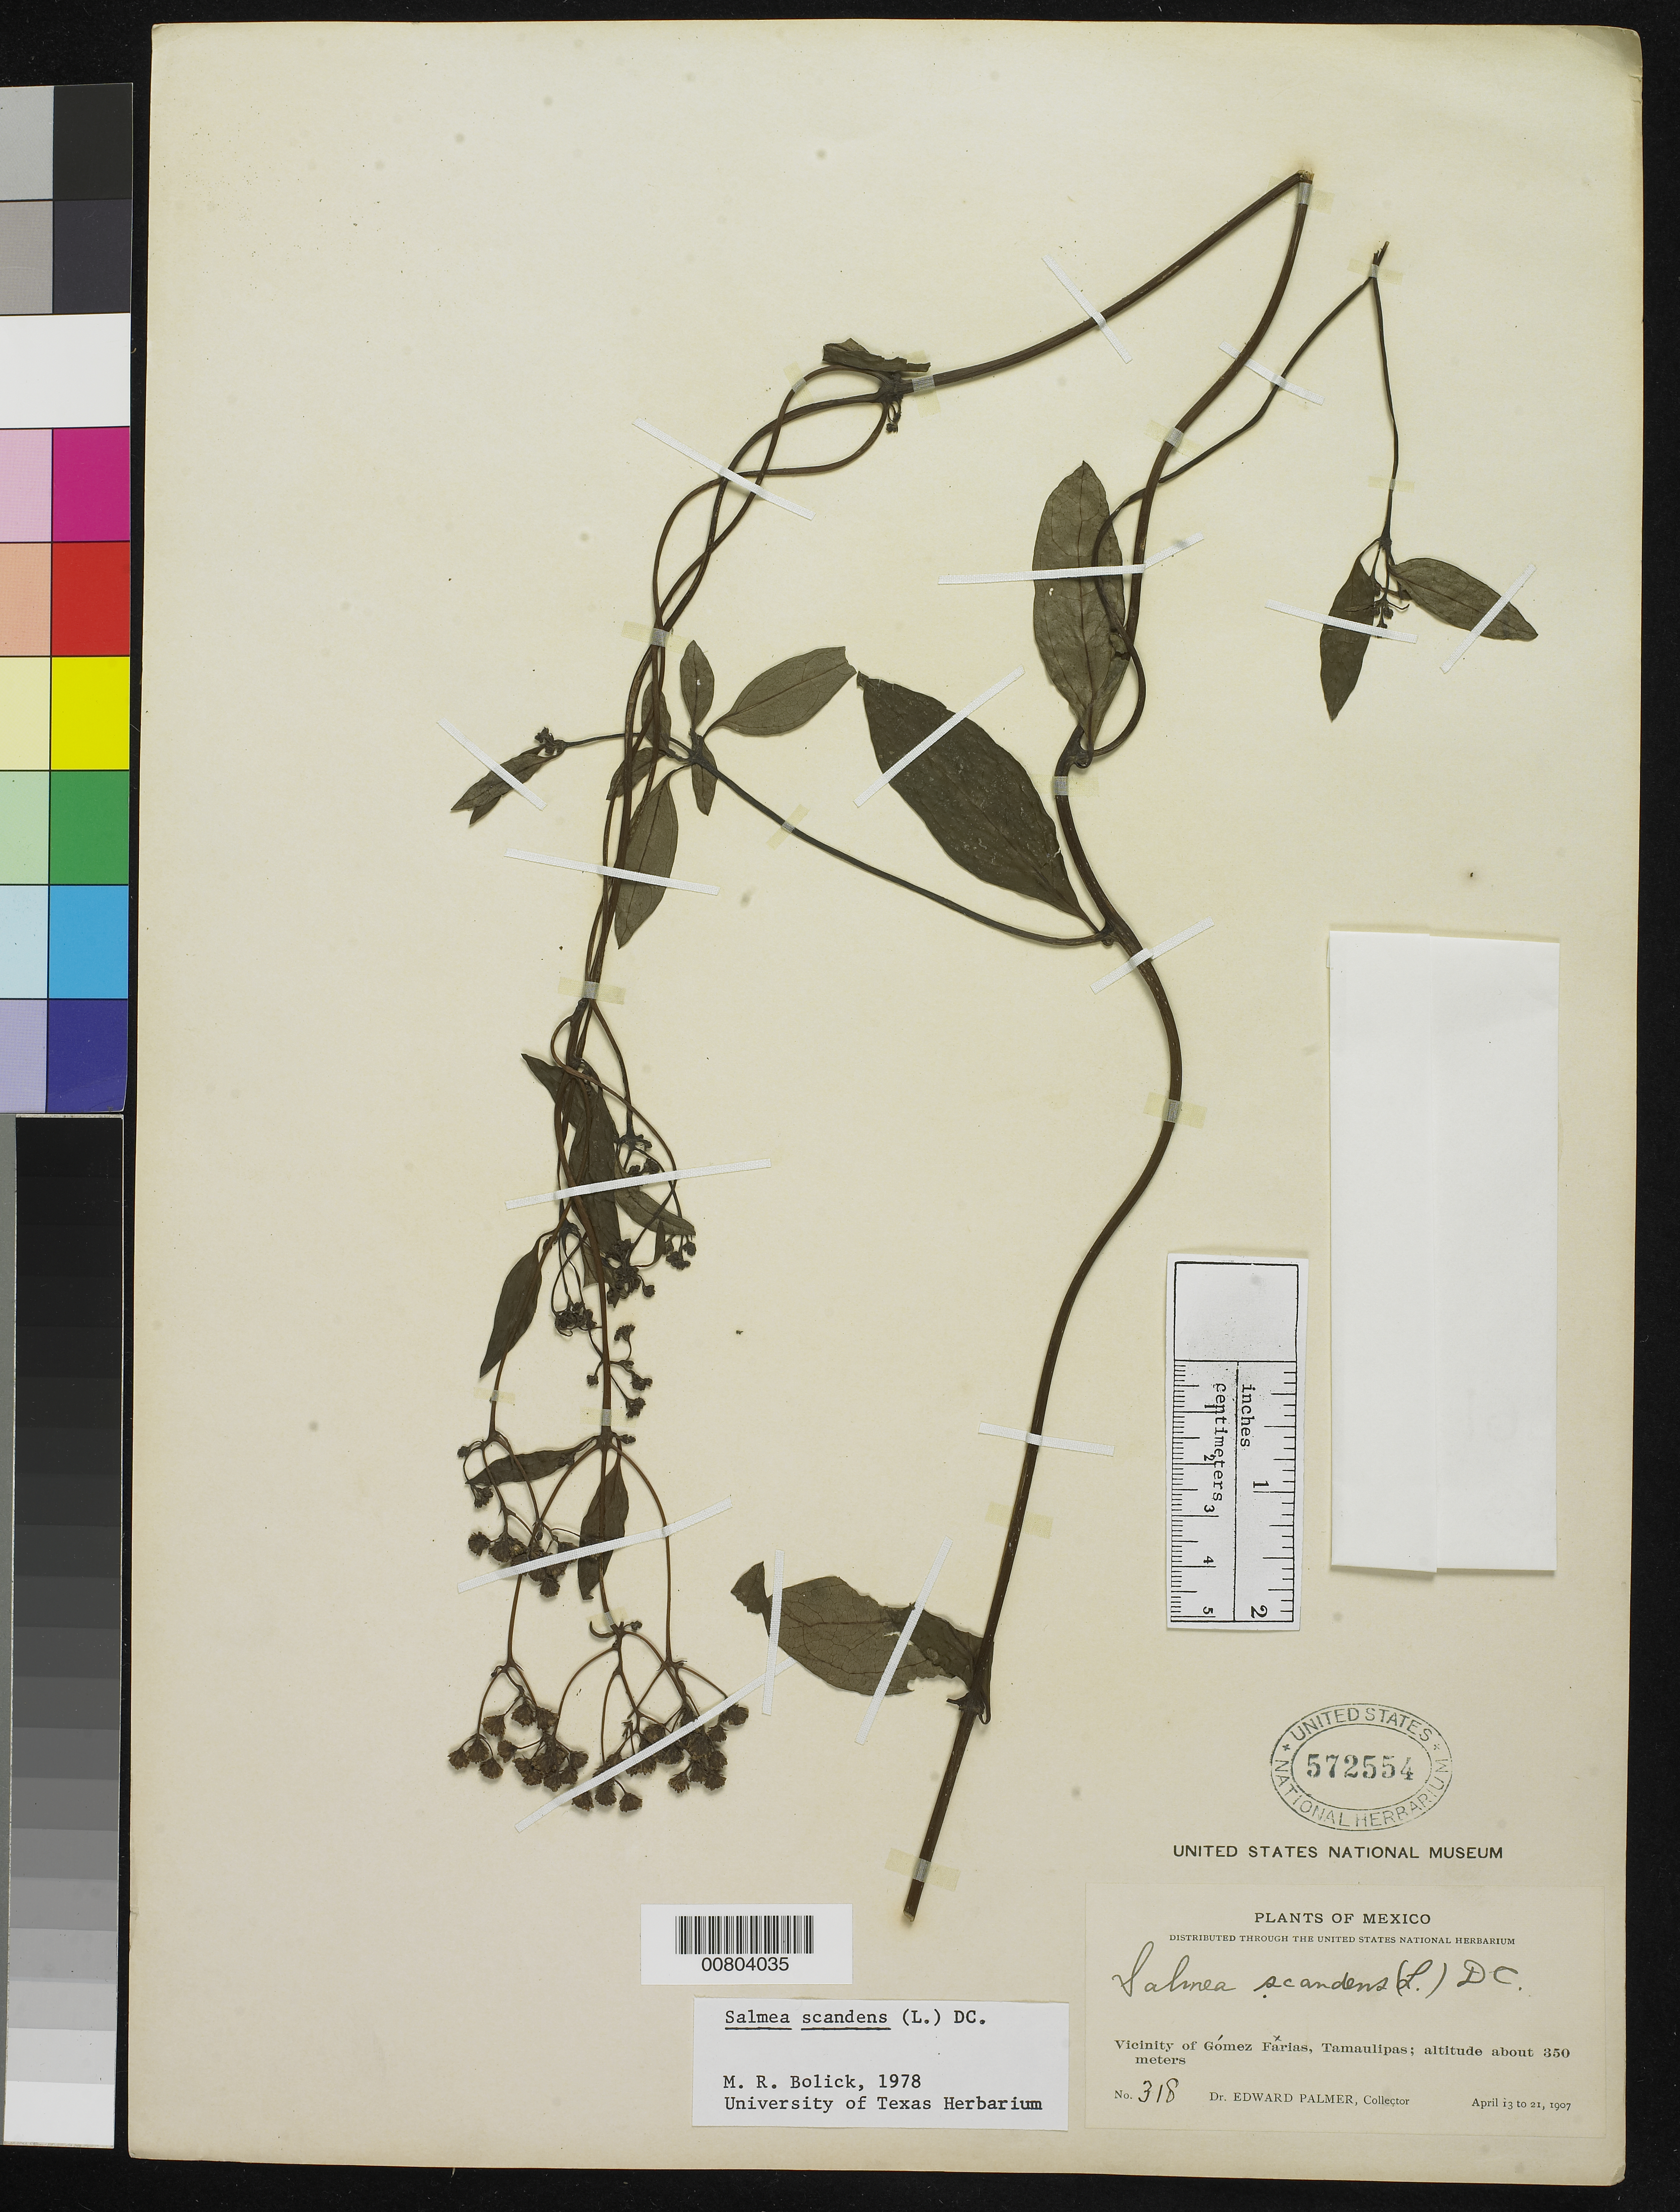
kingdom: Plantae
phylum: Tracheophyta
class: Magnoliopsida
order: Asterales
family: Asteraceae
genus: Salmea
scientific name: Salmea scandens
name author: (L.) DC.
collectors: E. Palmer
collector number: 318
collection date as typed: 13 Apr 1907 to 21 Apr 1907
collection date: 1907-04-13/1907-04-21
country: Mexico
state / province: Tamaulipas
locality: Vicinity of Gómez Farias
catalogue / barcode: US 572554